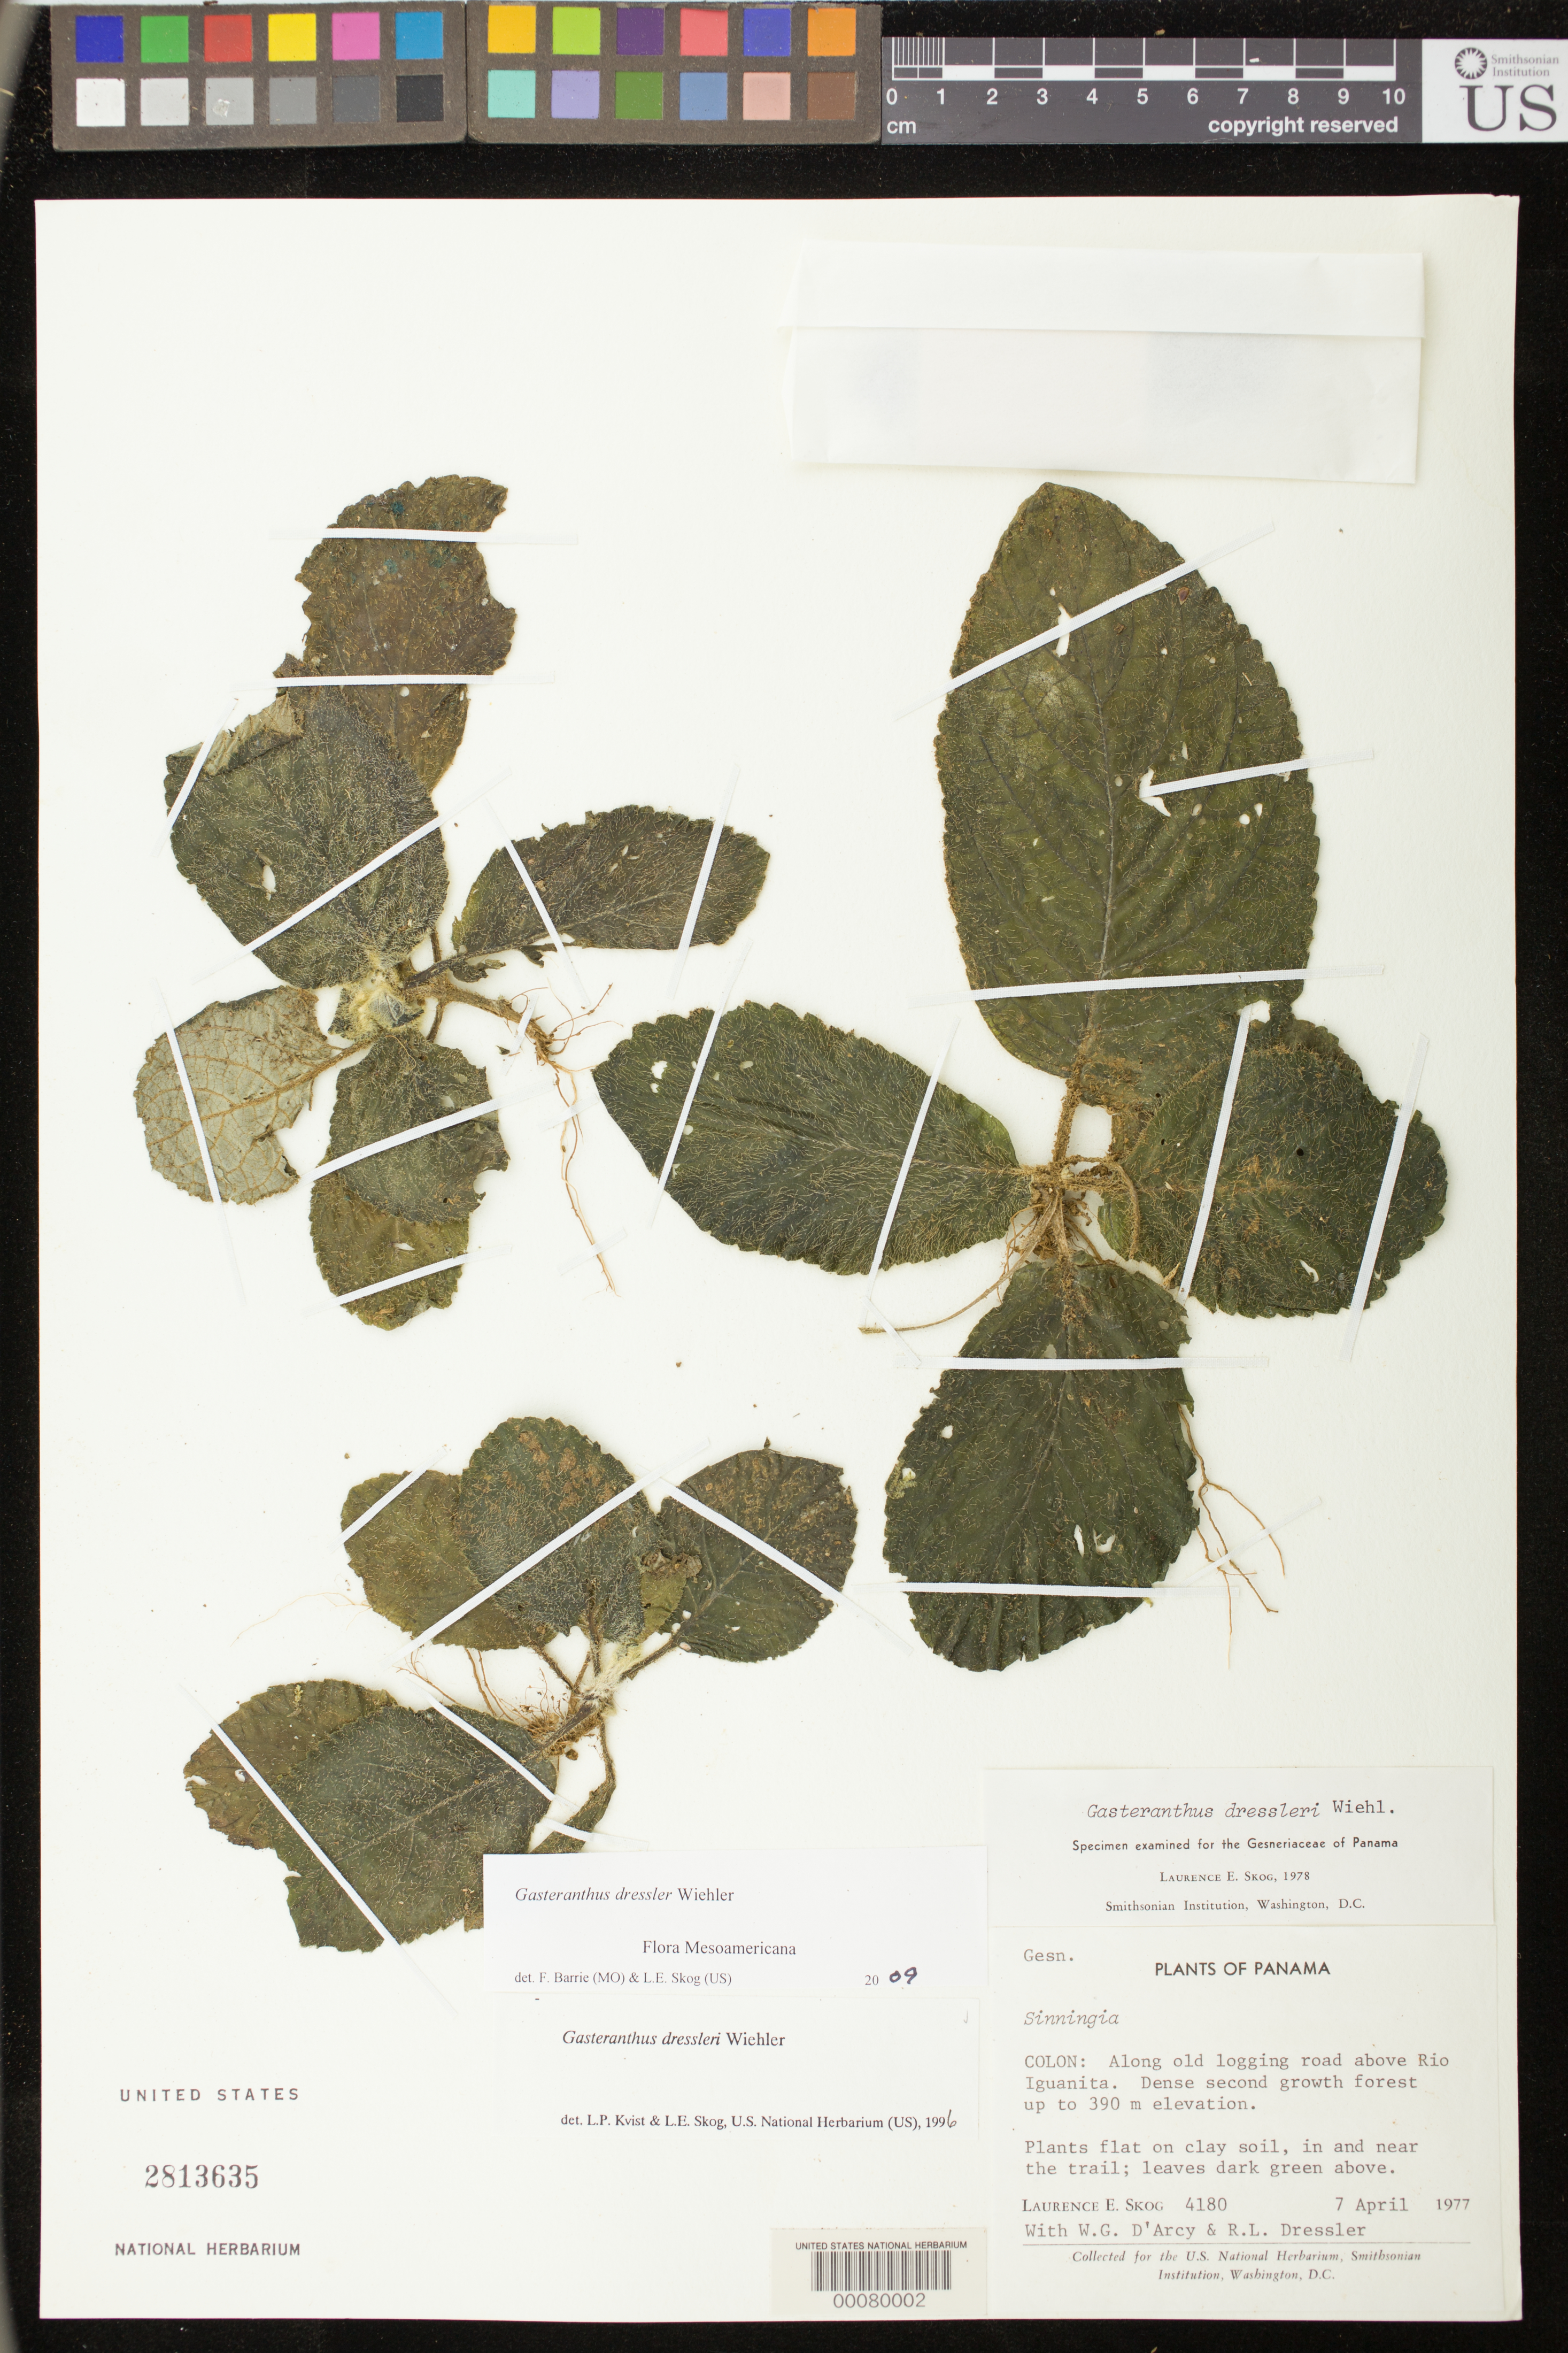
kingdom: Plantae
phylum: Tracheophyta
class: Magnoliopsida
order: Lamiales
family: Gesneriaceae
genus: Gasteranthus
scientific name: Gasteranthus dressleri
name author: Wiehler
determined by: Skog, Laurence E.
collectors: L. E. Skog, W. G. D'Arcy & R. Dressler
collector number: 4180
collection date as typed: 07 Apr 1977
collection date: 1977-04-07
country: Panama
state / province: Colón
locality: Along old logging road above Rio Iguanita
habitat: Dense second growth forest; on clay soil in and near the trail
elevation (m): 390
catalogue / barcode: US 2813635